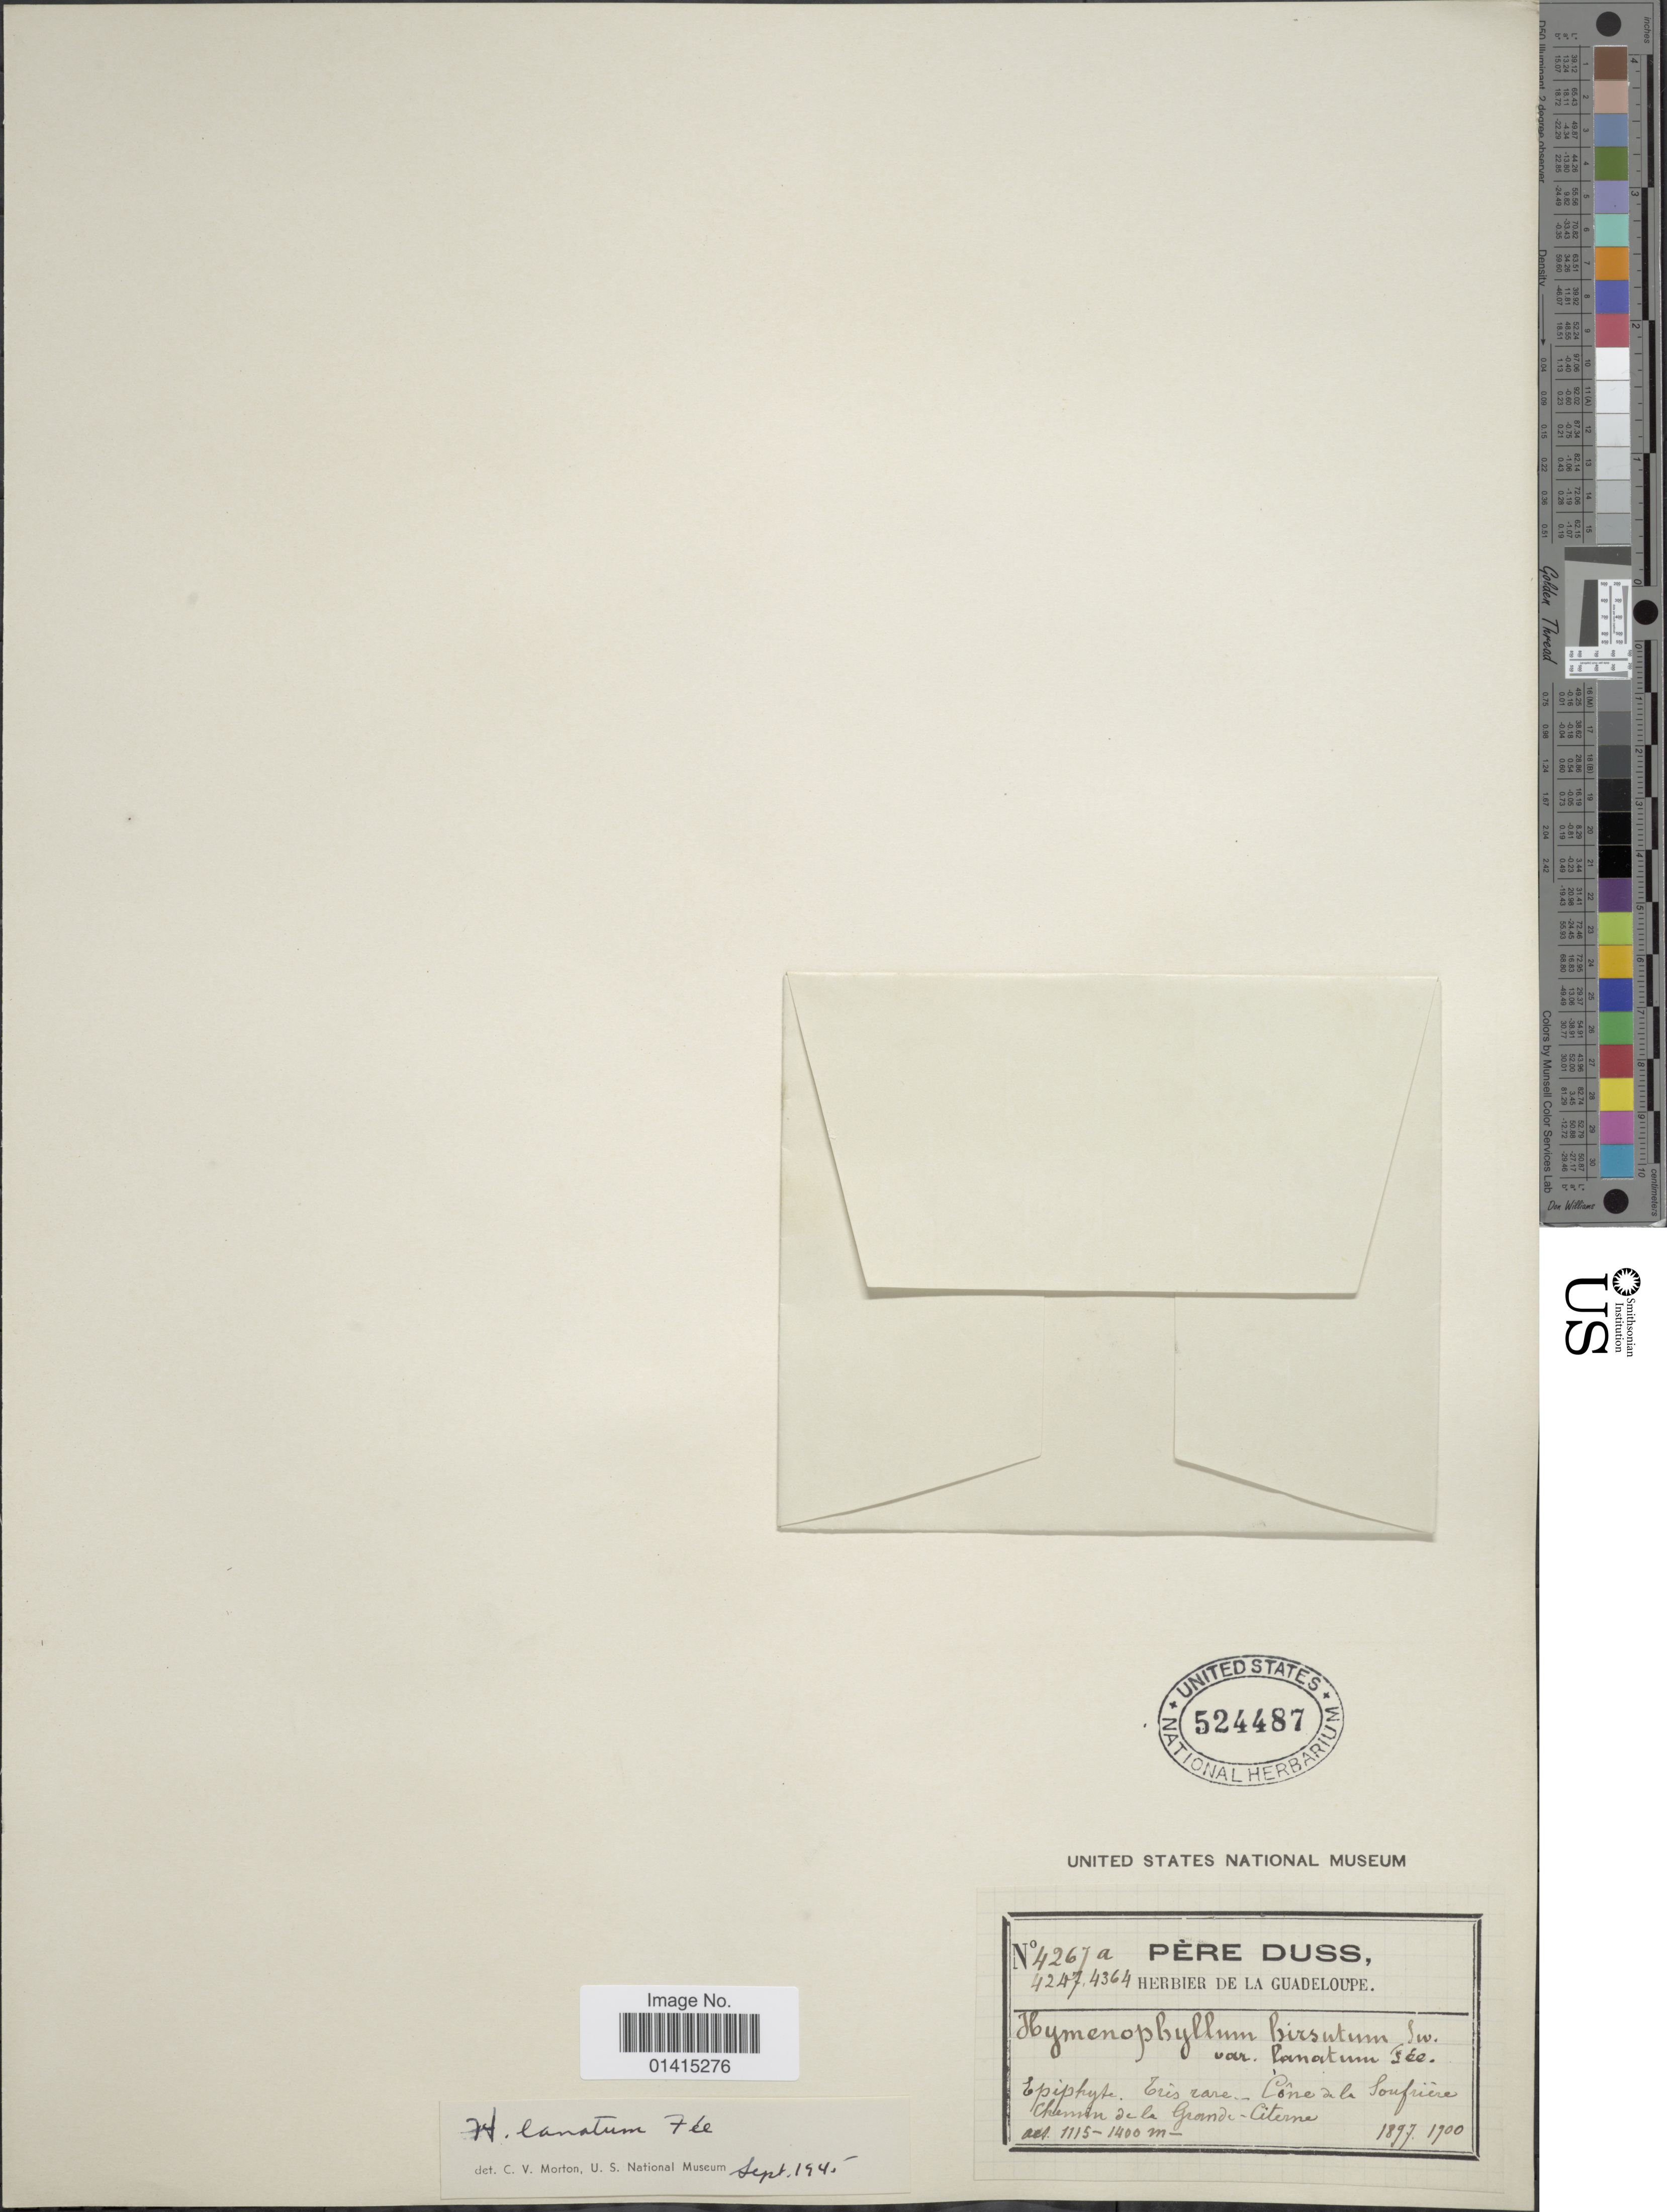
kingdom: Plantae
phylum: Tracheophyta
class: Polypodiopsida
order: Hymenophyllales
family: Hymenophyllaceae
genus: Hymenophyllum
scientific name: Hymenophyllum lanatum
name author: Fée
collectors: Père Duss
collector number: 4267a/4247/4364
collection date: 1897/1900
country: Guadeloupe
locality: Cône de la Soufrière, Chemin de la Grande-Citerne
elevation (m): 1115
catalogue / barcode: US 524487